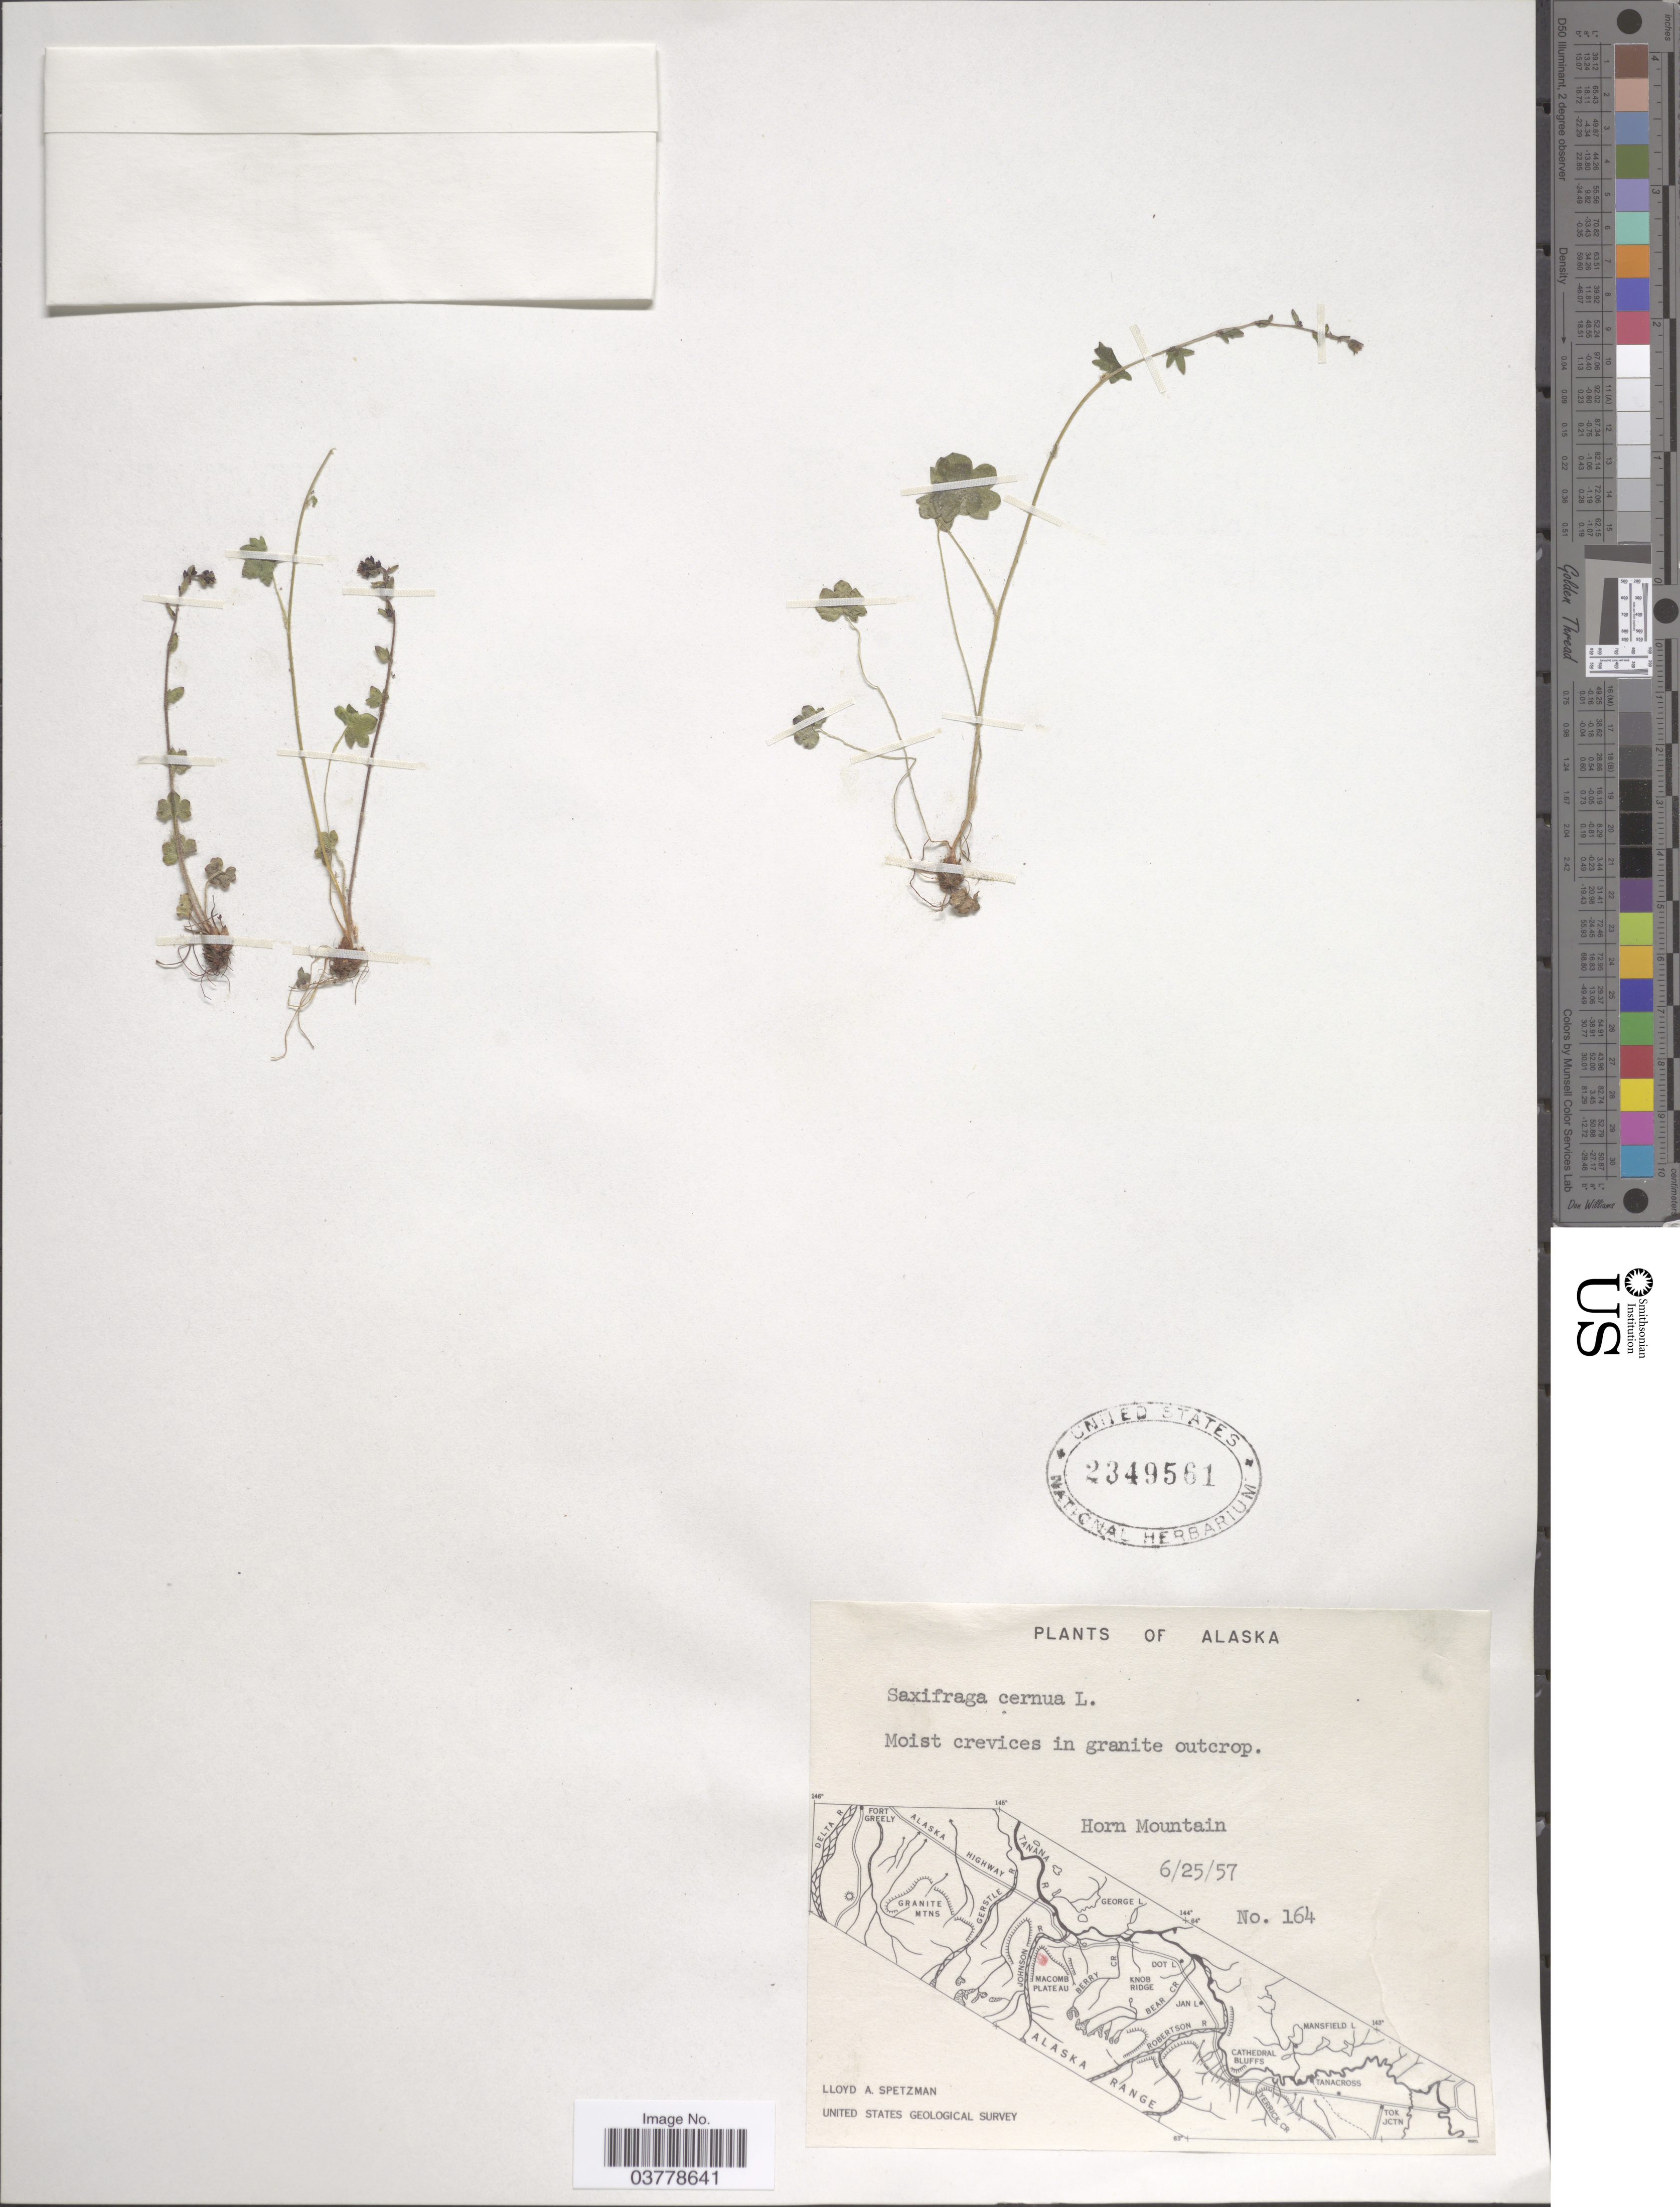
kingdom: Plantae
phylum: Tracheophyta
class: Magnoliopsida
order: Saxifragales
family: Saxifragaceae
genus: Saxifraga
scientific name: Saxifraga cernua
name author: L.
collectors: L. Spetzman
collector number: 164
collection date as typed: Transcribed d/m/y: 25/6/57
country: United States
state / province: Alaska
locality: Horn Mountain.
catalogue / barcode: US 2349561